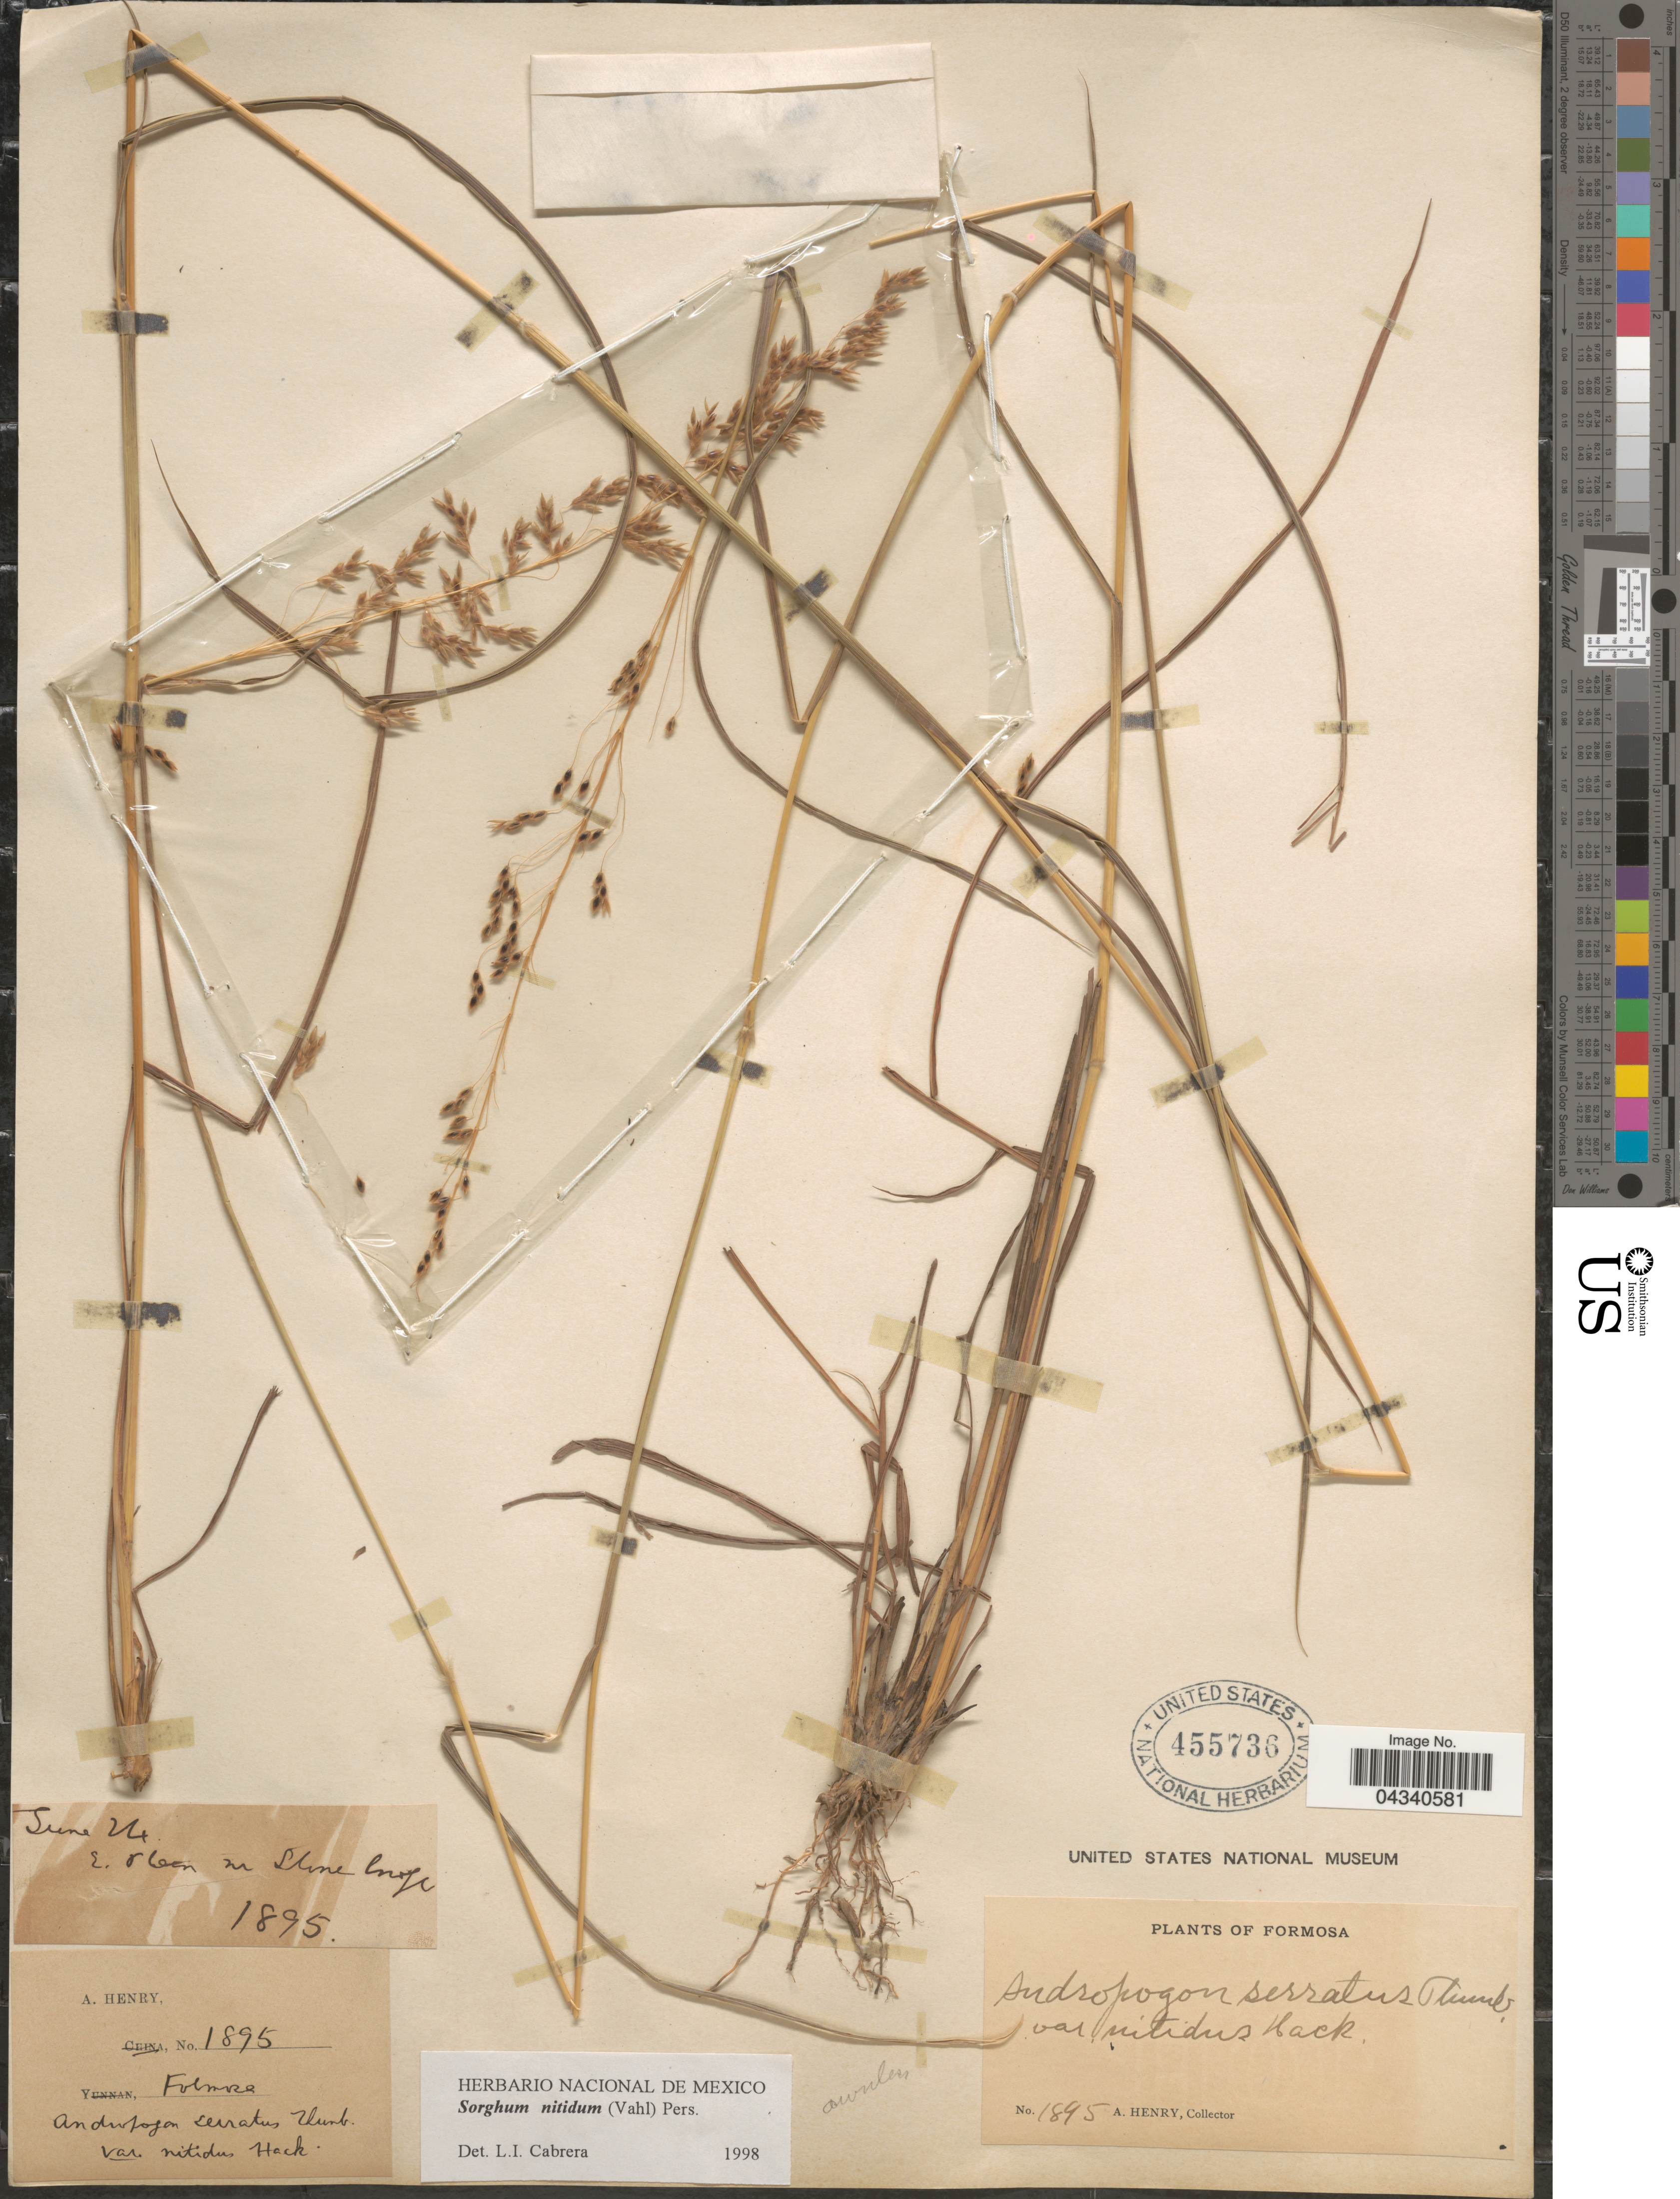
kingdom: Plantae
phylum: Tracheophyta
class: Liliopsida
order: Poales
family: Poaceae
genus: Sorghum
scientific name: Sorghum nitidum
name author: (Vahl) Pers.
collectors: A. Henry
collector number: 1895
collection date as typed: Transcribed d/m/y: /6/24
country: Taiwan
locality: Formosa.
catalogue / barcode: US 455736